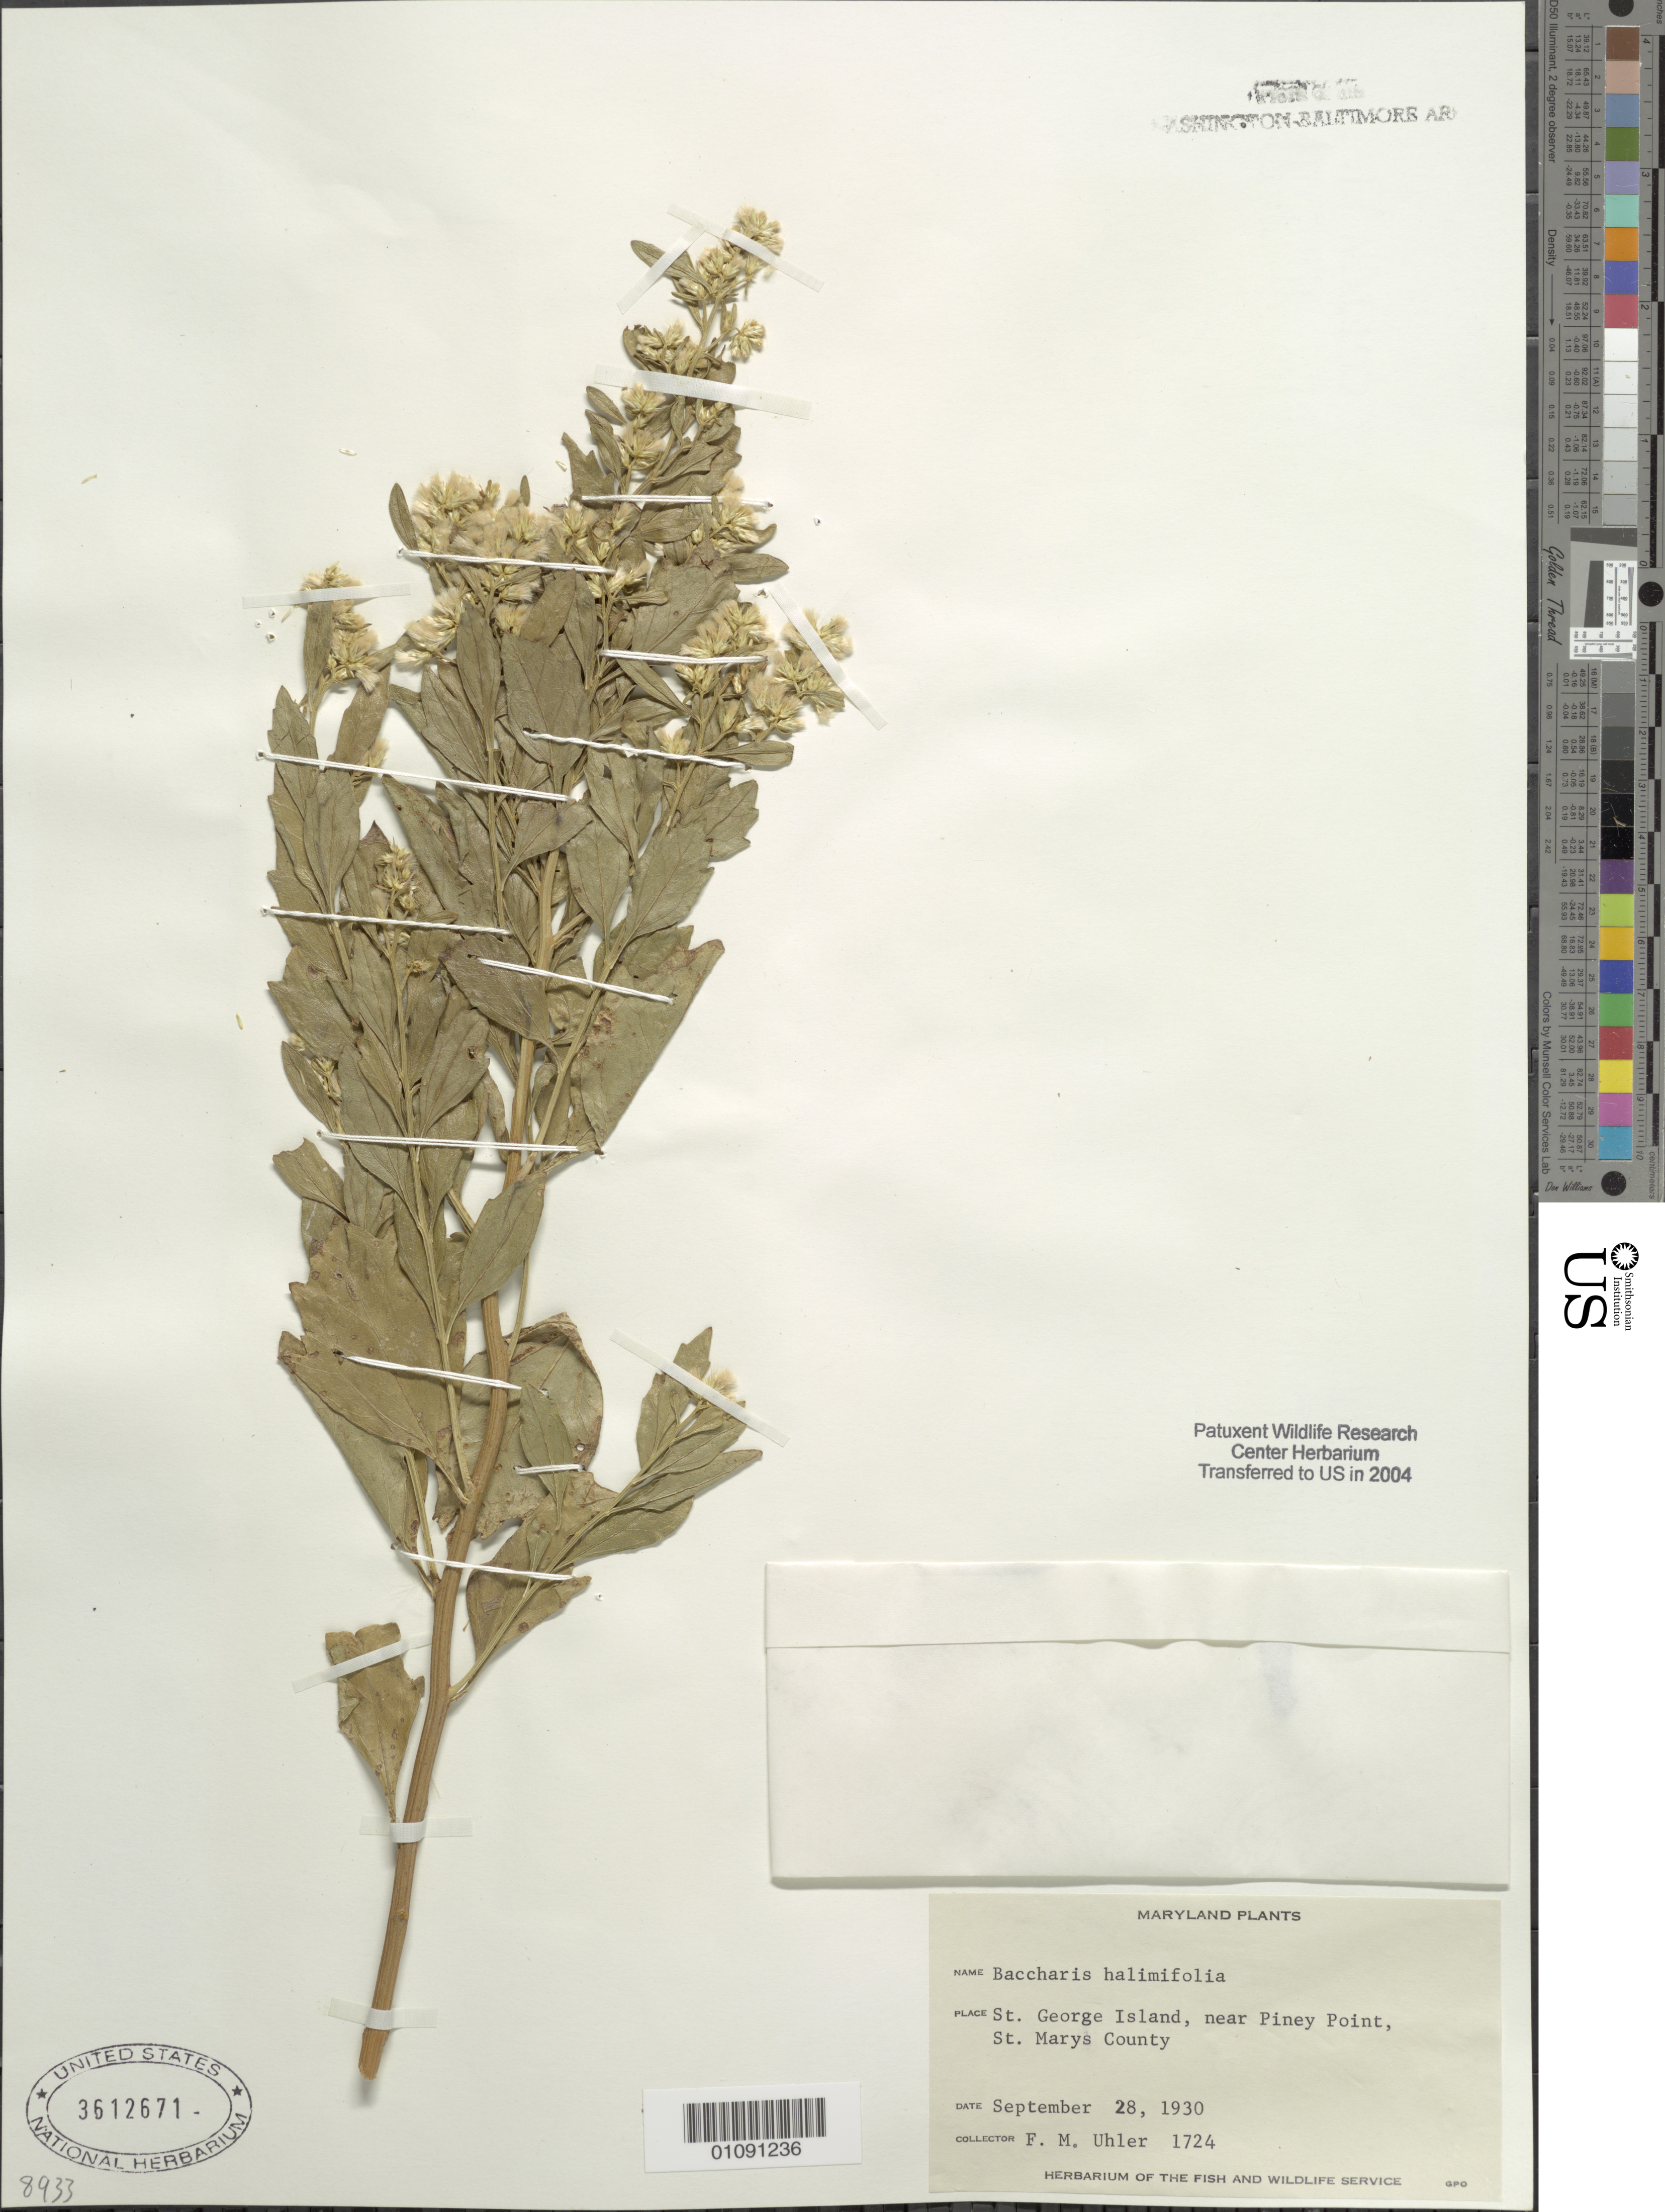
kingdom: Plantae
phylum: Tracheophyta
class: Magnoliopsida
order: Asterales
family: Asteraceae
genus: Baccharis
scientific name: Baccharis halimifolia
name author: L.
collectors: F. M. Uhler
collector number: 1724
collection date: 1930-09-28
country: United States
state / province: Maryland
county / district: St. Mary's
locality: St. George Island, near Piney Pt.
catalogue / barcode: US 3612671